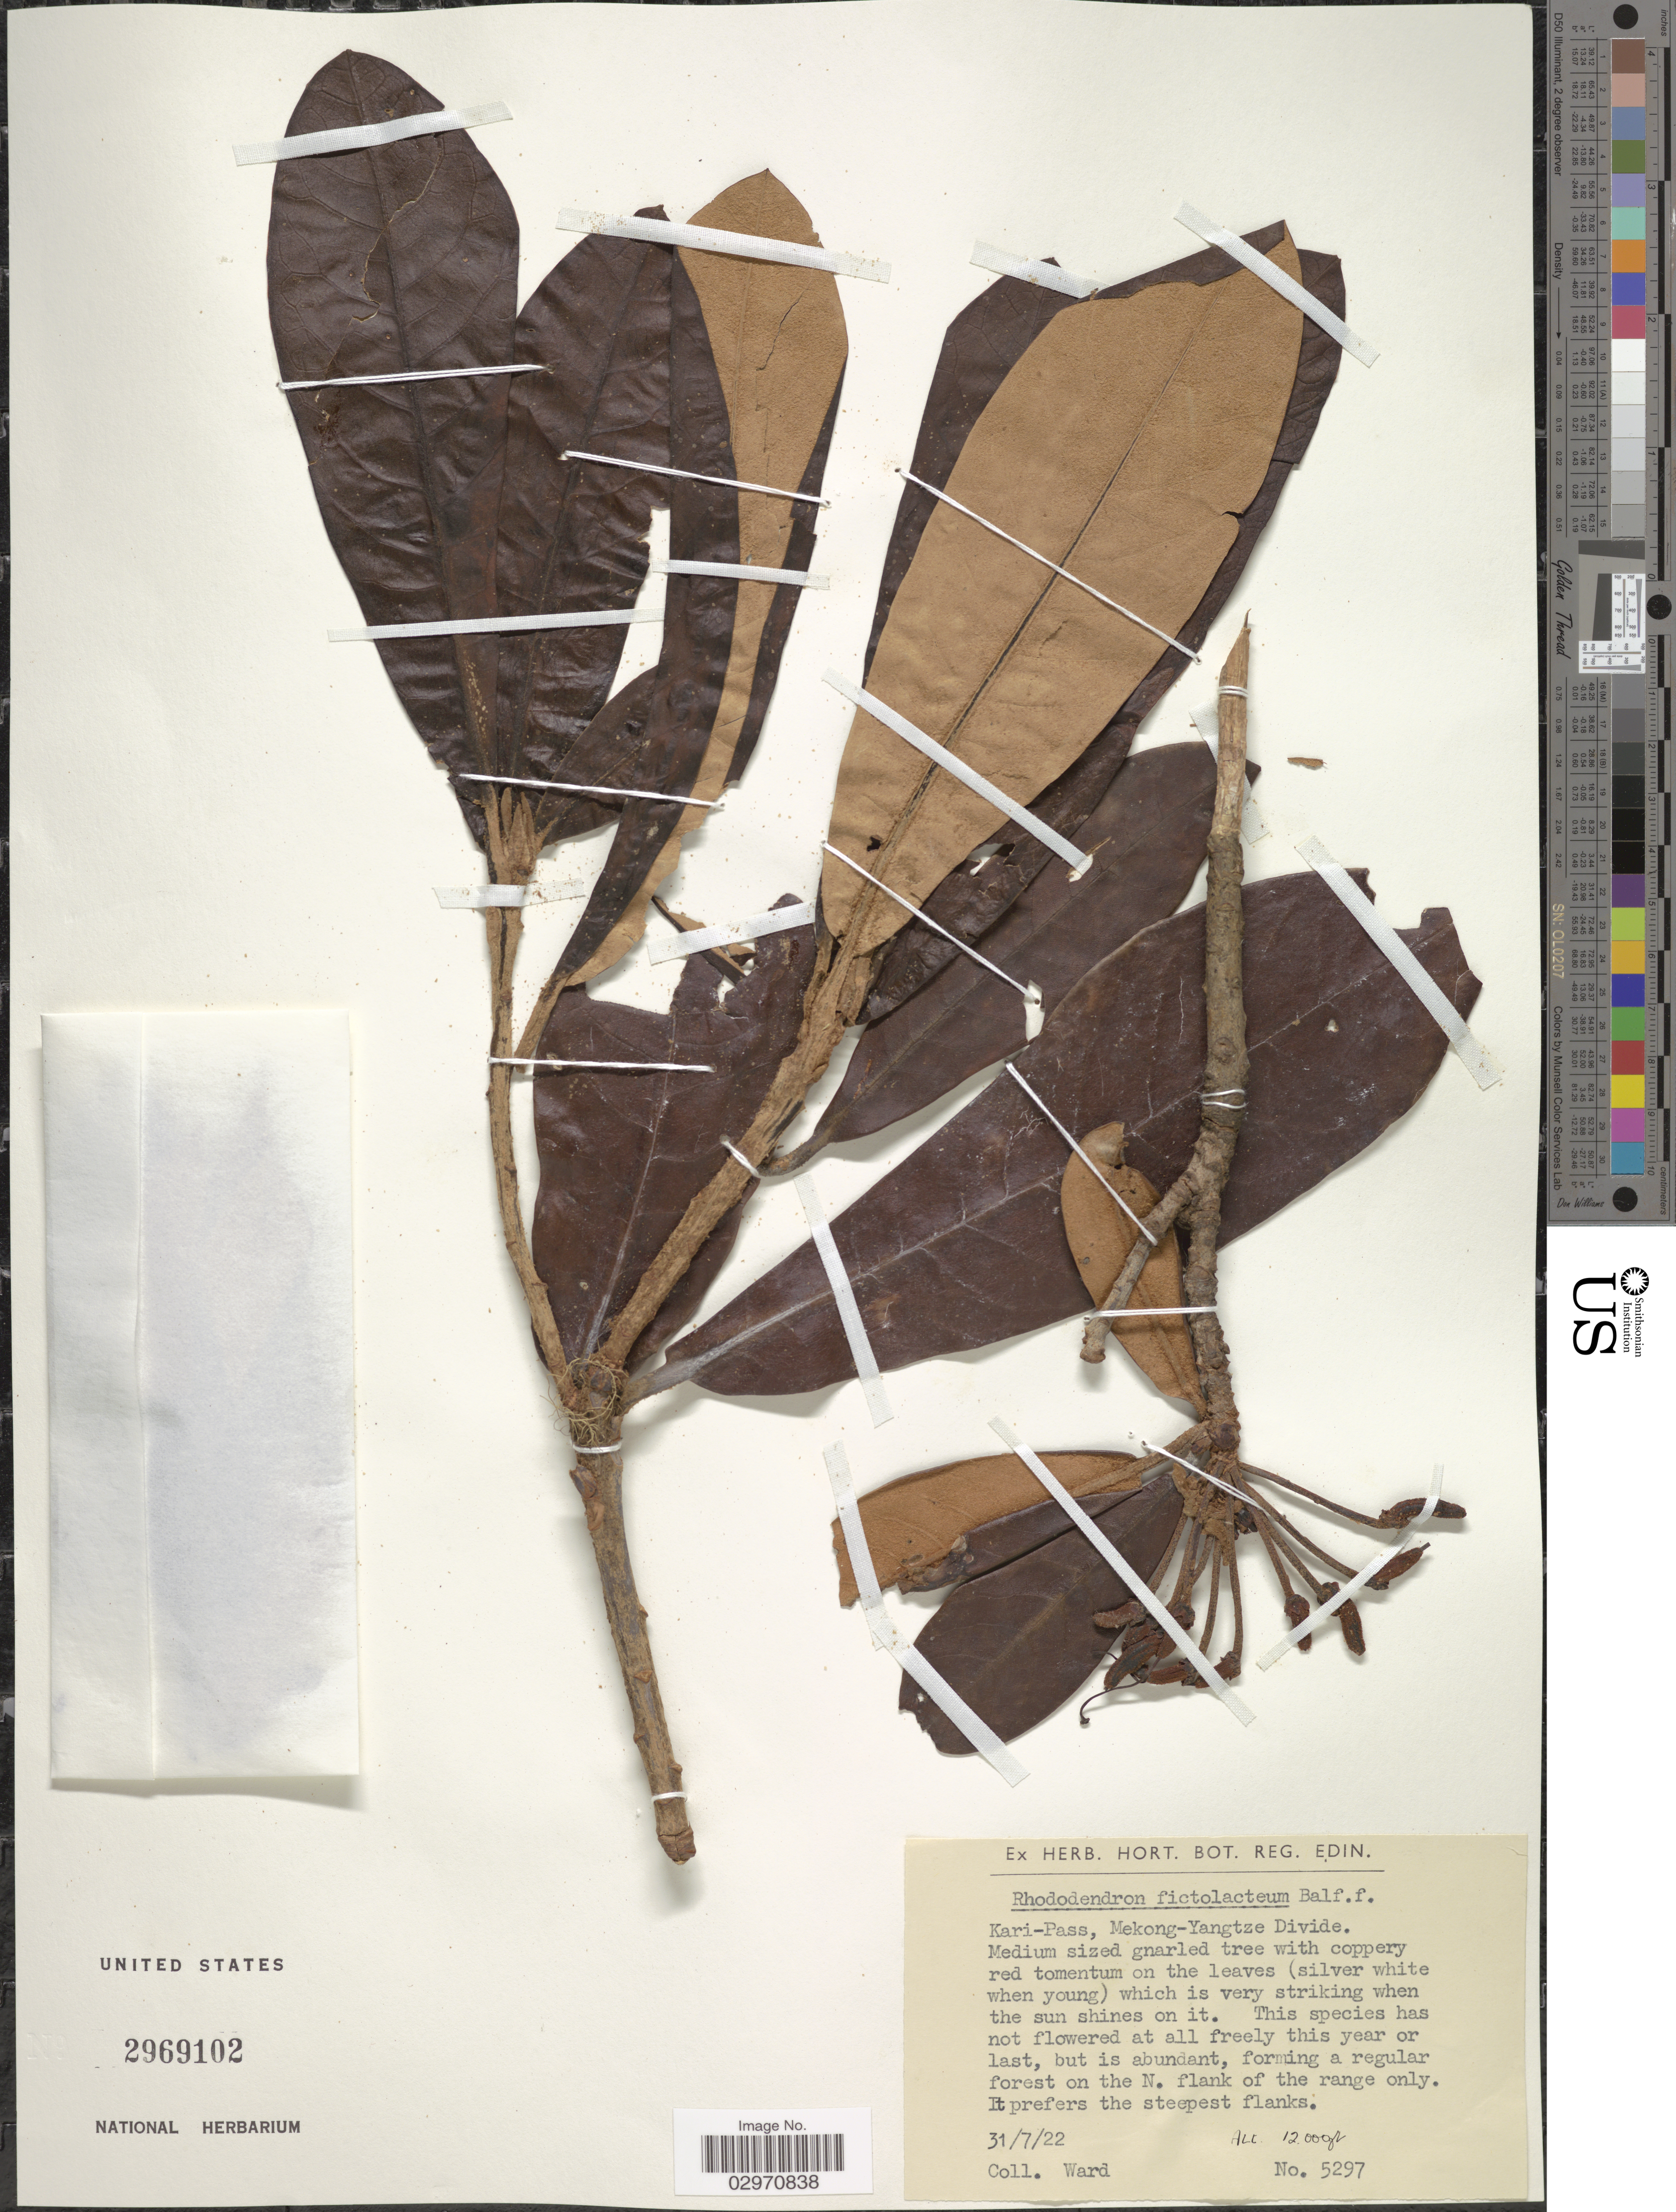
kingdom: Plantae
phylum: Tracheophyta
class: Magnoliopsida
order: Ericales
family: Ericaceae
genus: Rhododendron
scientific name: Rhododendron fictolacteum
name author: Balf. f.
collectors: -- Ward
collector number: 5297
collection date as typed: Transcribed d/m/y: 31/7/22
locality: Kari-Pass, Mekong-Yangtze Divide.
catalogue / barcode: US 2969102